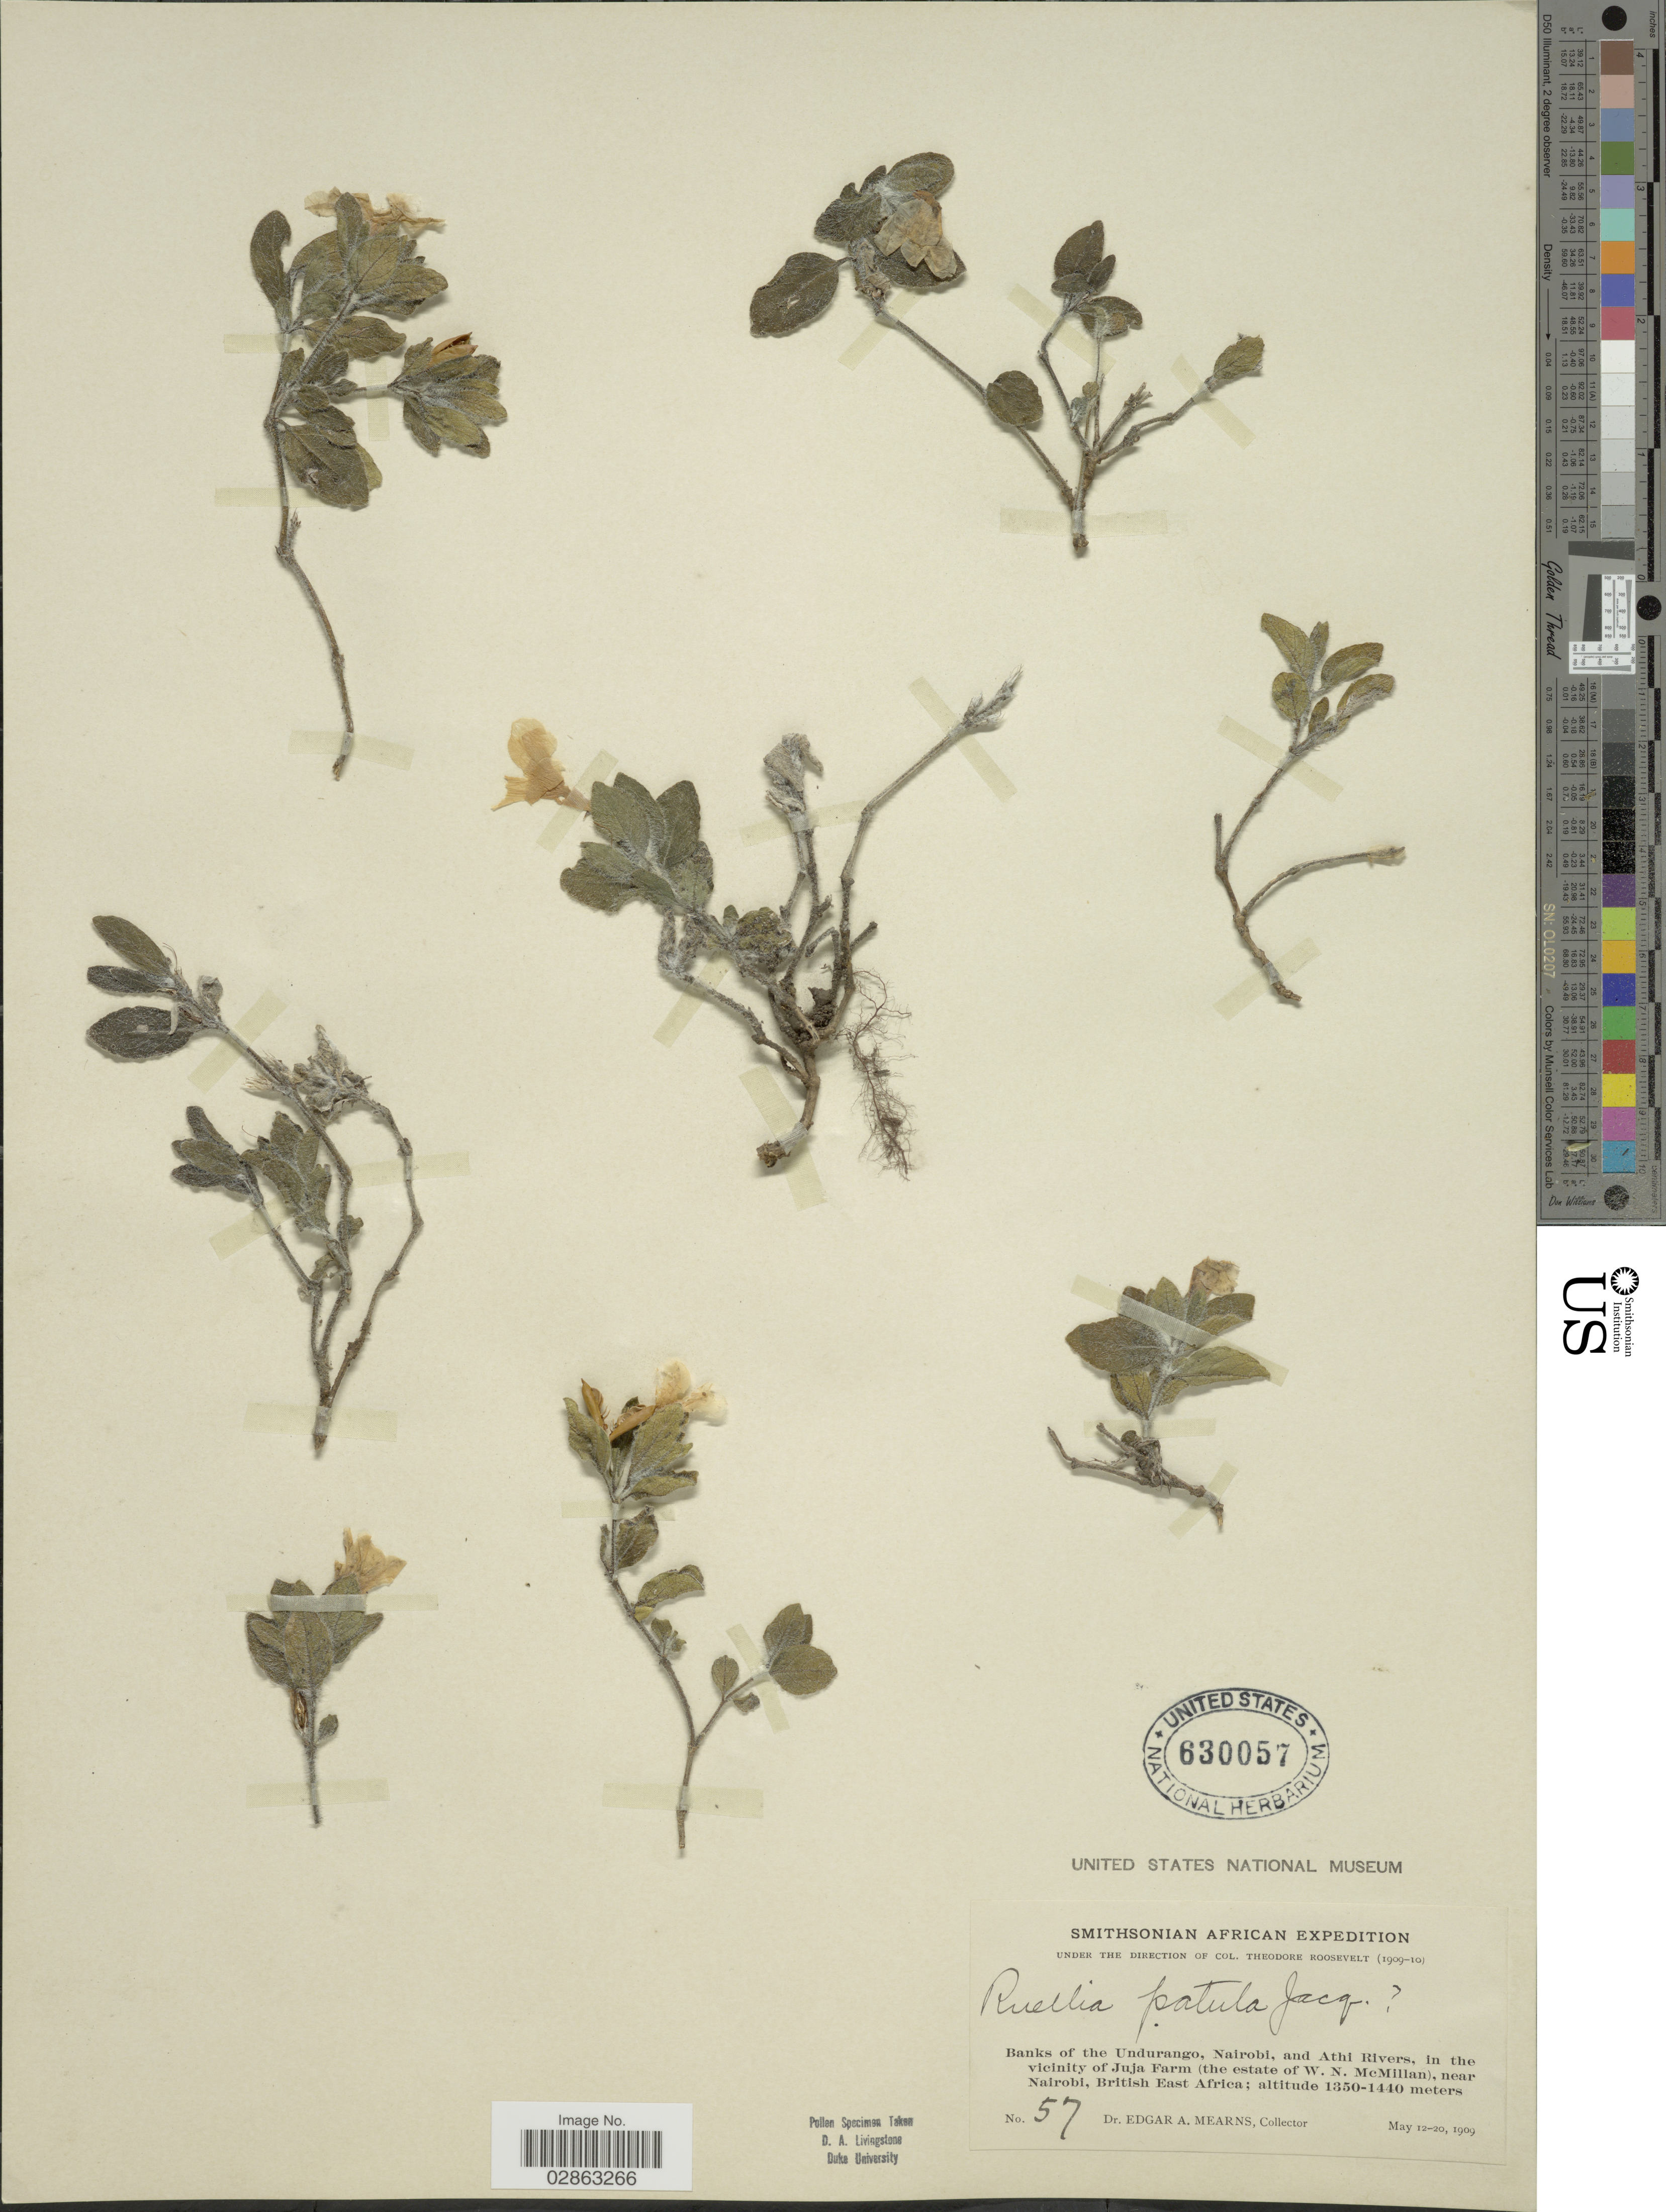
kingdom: Plantae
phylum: Tracheophyta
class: Magnoliopsida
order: Lamiales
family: Acanthaceae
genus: Ruellia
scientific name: Ruellia patula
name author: Jacq.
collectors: E. A. Mearns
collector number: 57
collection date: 1909-05-12/1909-05-20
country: Kenya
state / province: Nairobi Area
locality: Banks of the Undurango, Nairobi, and Athi Rivers, in the vicinity of Juja Farm (the estate of W. N. McMillan), near Nairobi, Britisch East Africa.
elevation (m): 1350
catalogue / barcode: US 630057